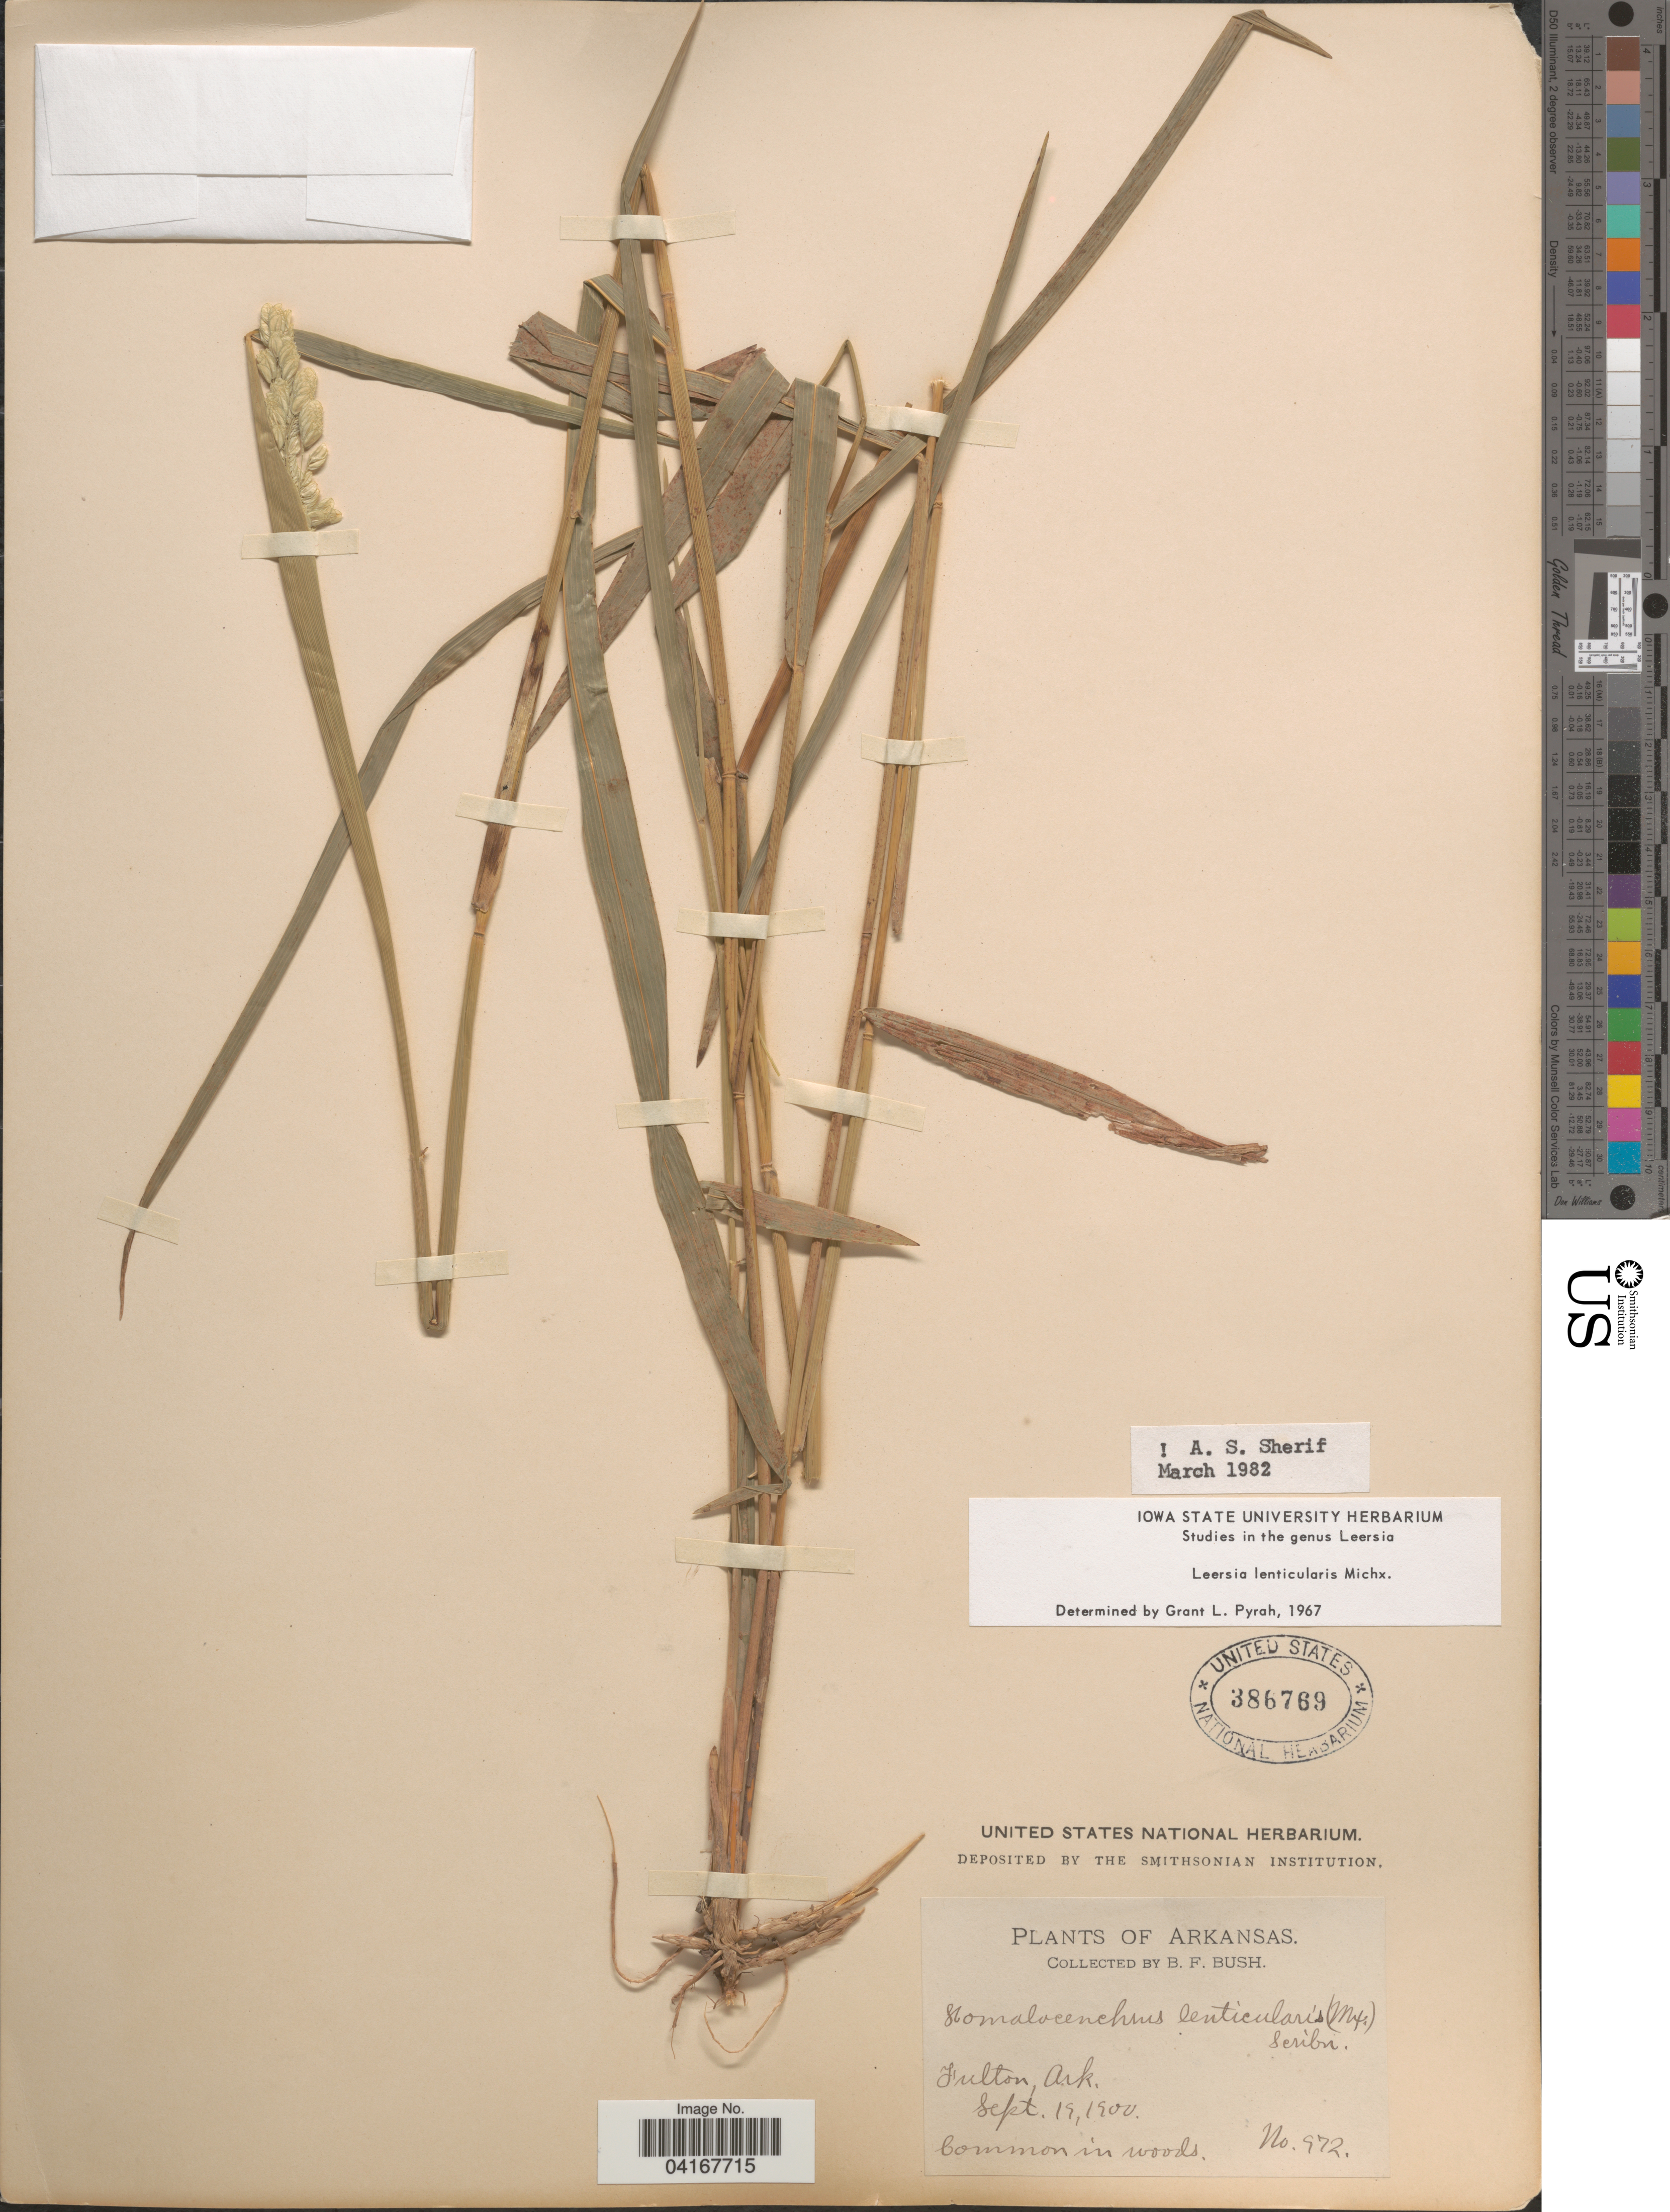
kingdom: Plantae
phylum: Tracheophyta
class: Liliopsida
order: Poales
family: Poaceae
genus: Leersia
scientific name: Leersia lenticularis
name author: Michx.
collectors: B. F. Bush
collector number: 972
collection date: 1900-09-19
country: United States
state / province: Arkansas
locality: Fulton.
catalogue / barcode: US 386769